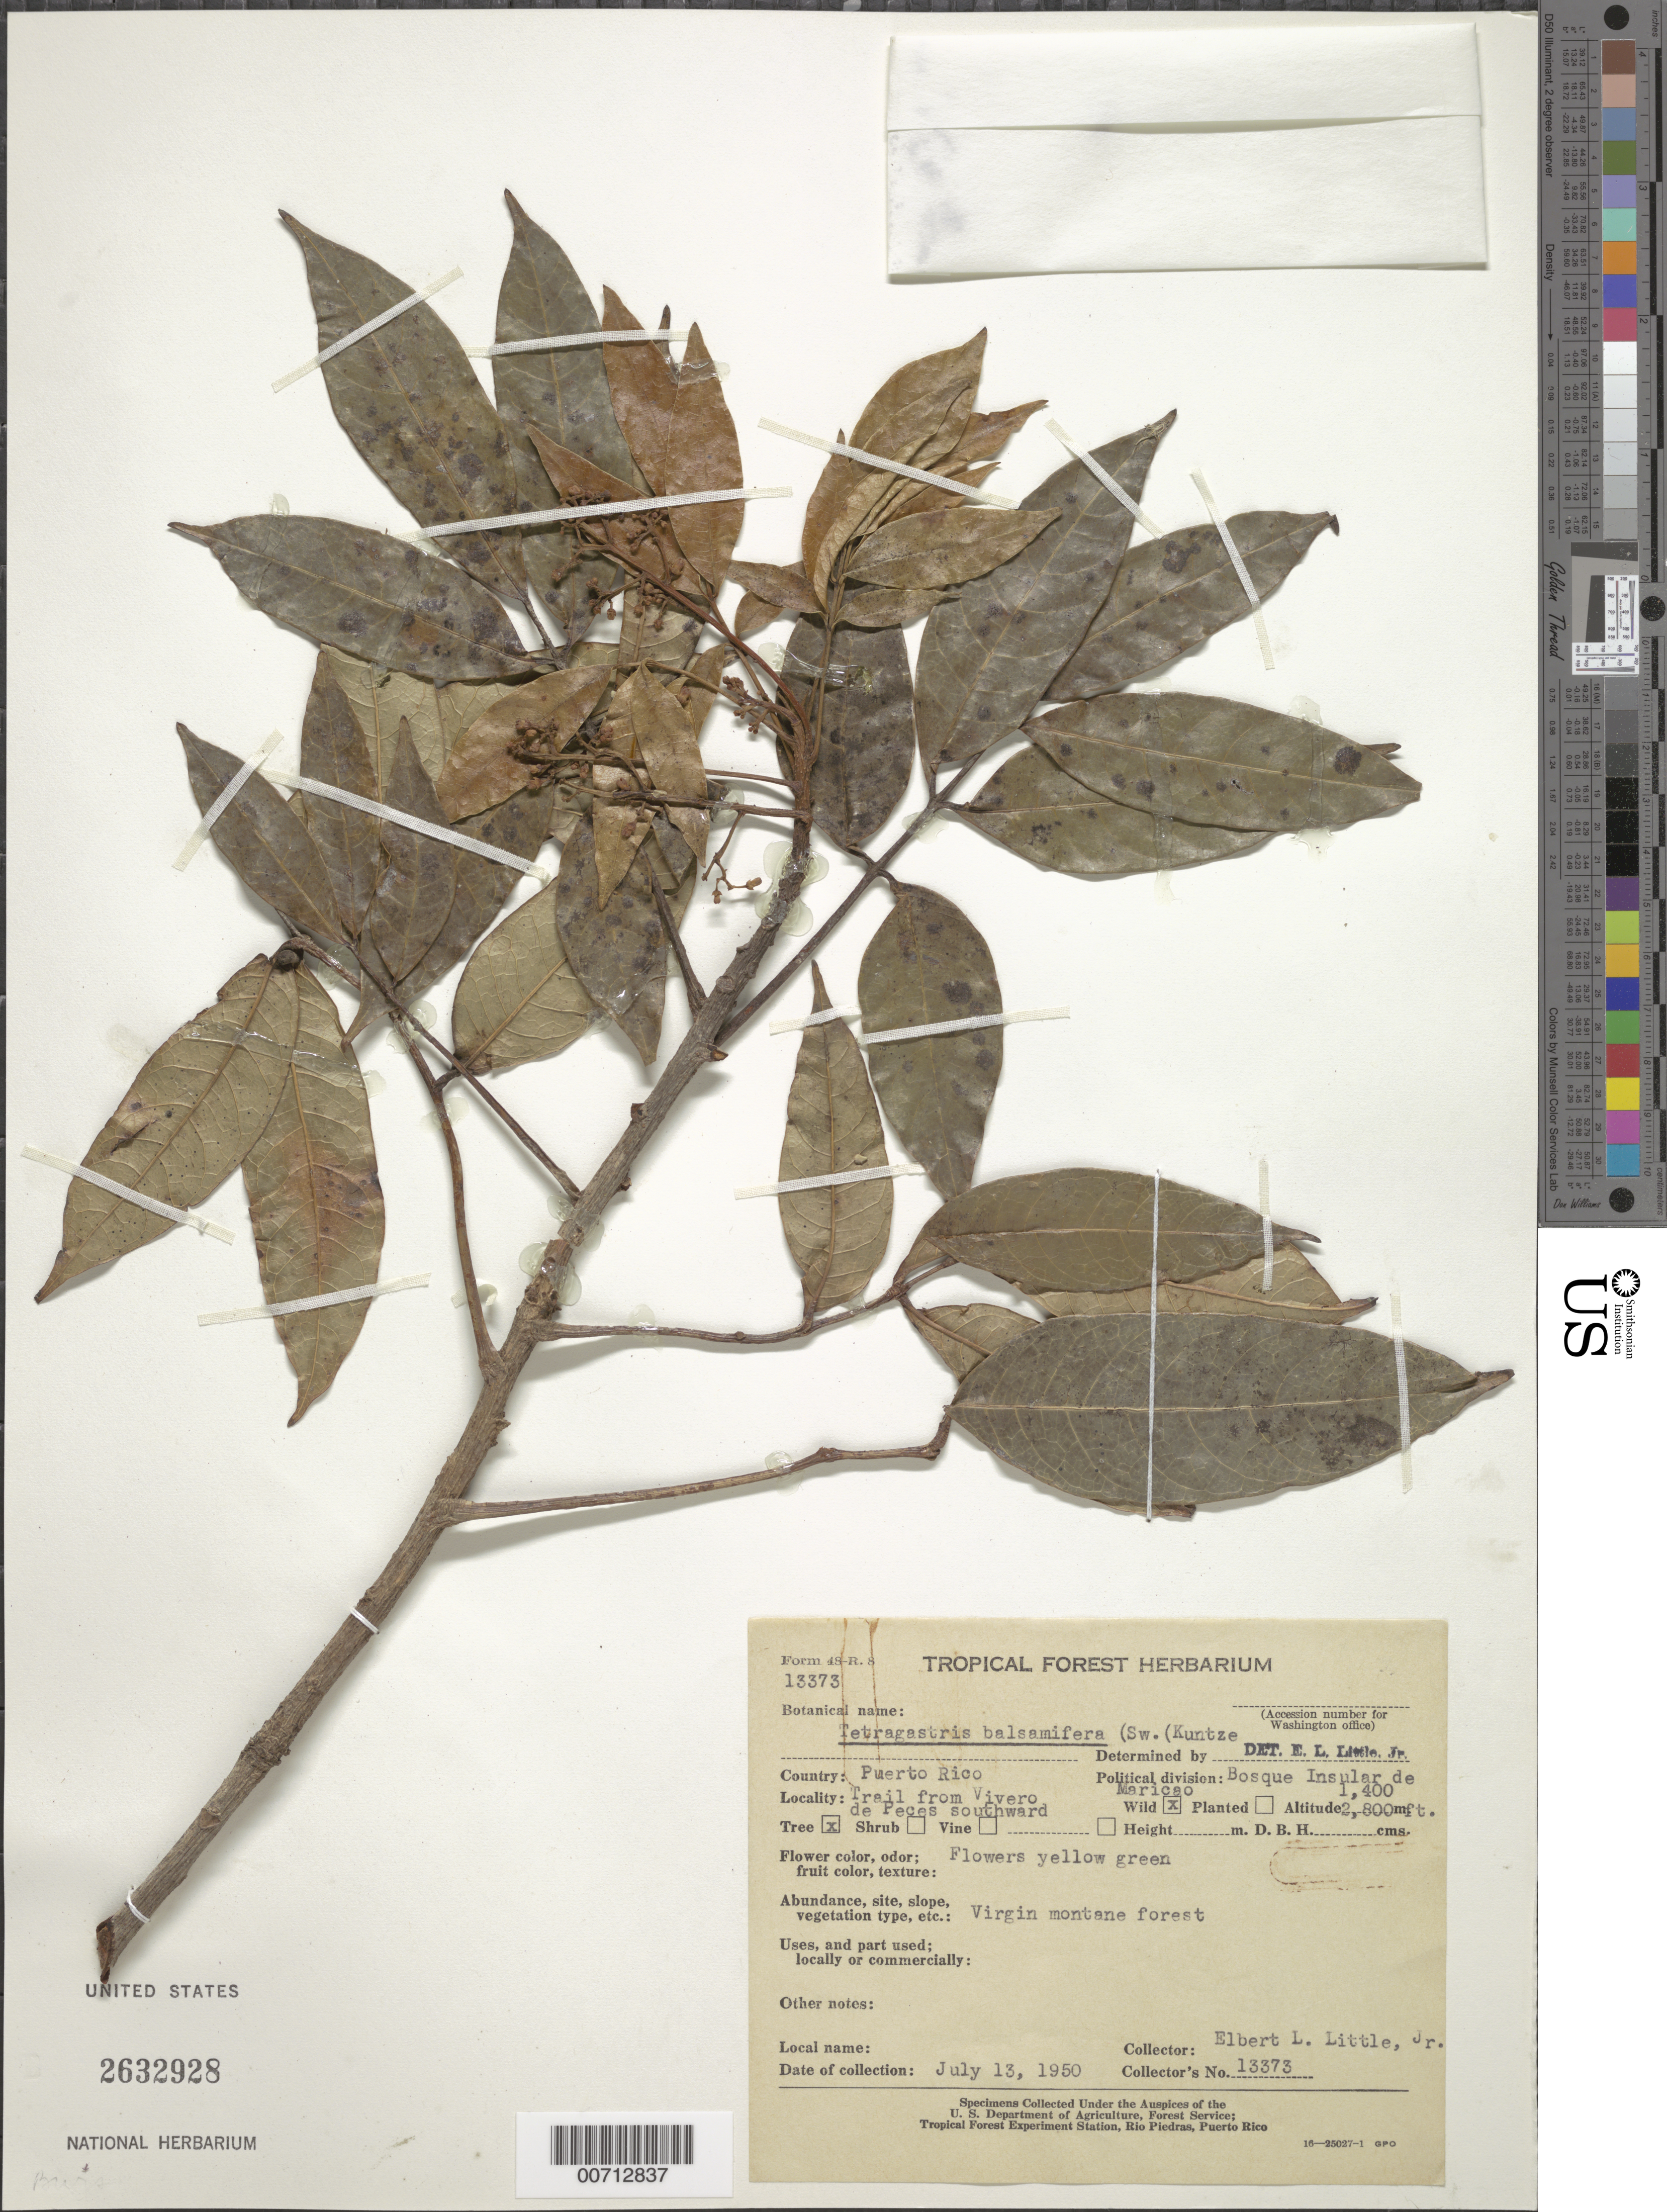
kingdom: Plantae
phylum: Tracheophyta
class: Magnoliopsida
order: Sapindales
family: Burseraceae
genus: Protium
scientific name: Protium balsamiferum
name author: (Sw.) Daly & P. Fine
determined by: Daly, Douglas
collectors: E. L. Little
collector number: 13373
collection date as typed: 13 Jul 1950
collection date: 1950-07-13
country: Puerto Rico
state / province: Maricao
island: Greater Antilles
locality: Bosque Insular de Maricao, Trail from Vivero de Peces southward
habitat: Virgin montane forest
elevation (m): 427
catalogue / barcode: US 2632928